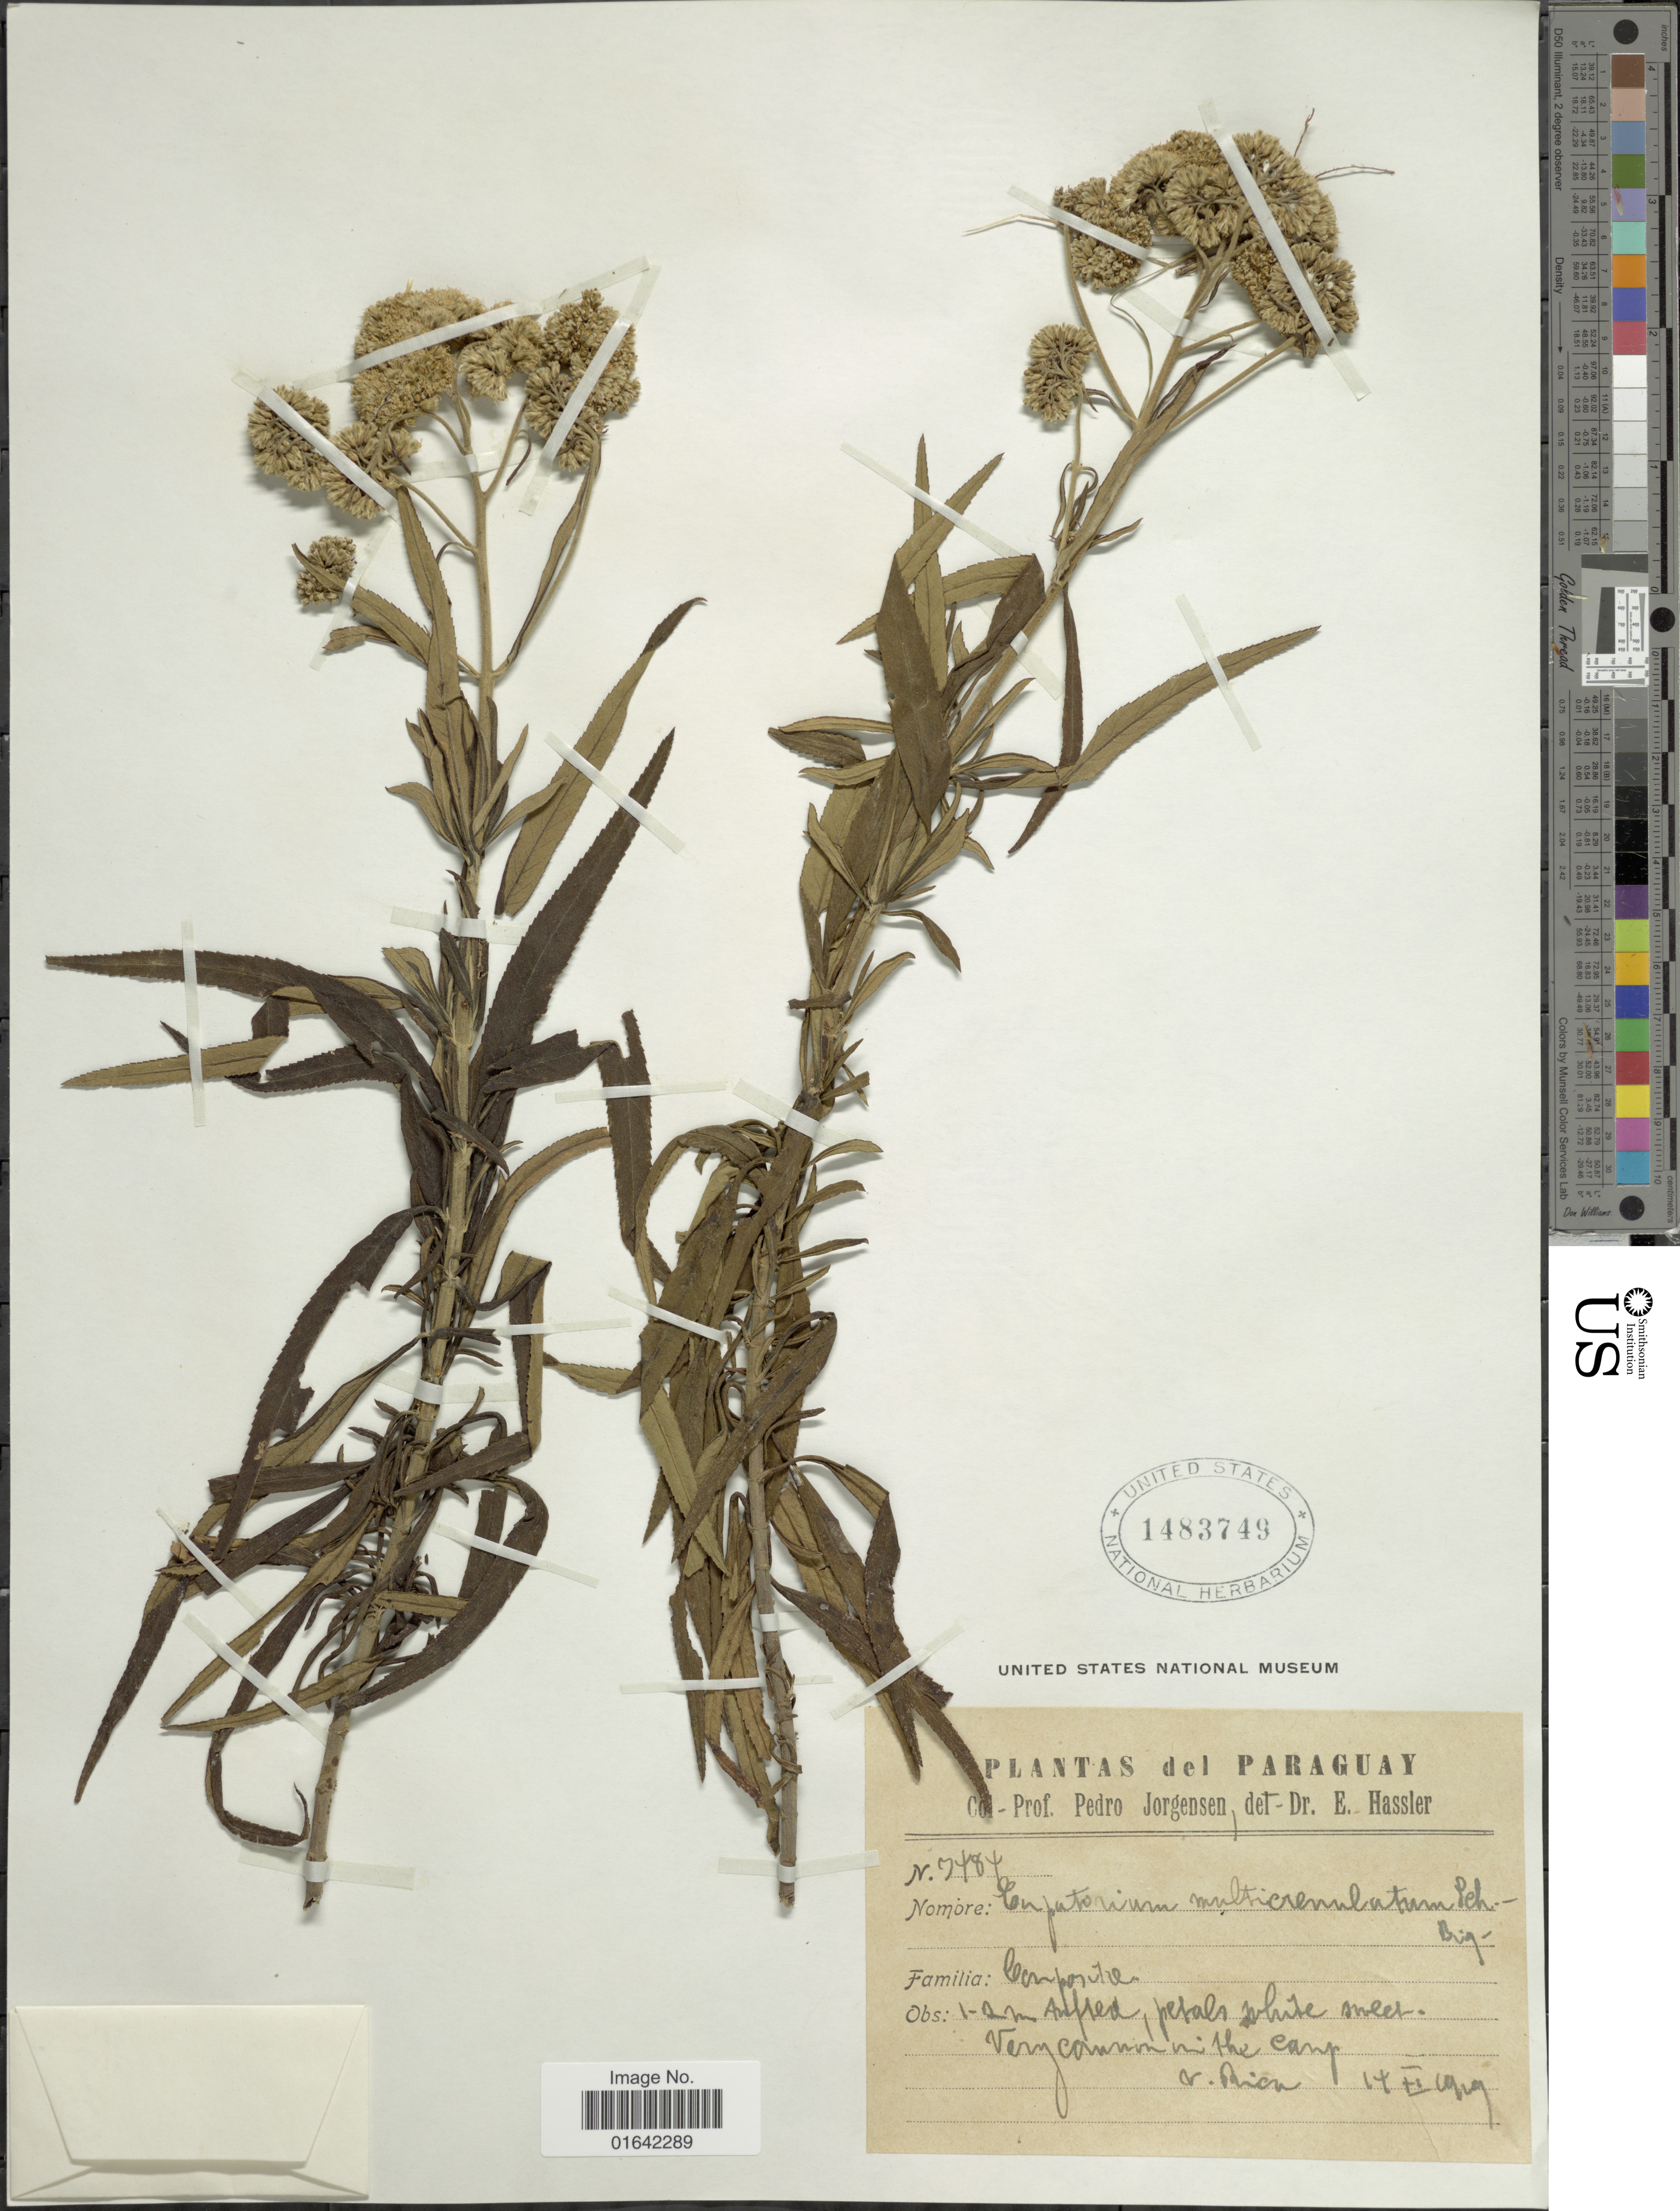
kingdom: Plantae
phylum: Tracheophyta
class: Magnoliopsida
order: Asterales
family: Asteraceae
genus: Grazielia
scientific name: Grazielia serrata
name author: (Spreng.) R.M. King & H. Rob.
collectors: P. Jörgensen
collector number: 7484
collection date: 1929-02-14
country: Paraguay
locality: In the camp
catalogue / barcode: US 1483749